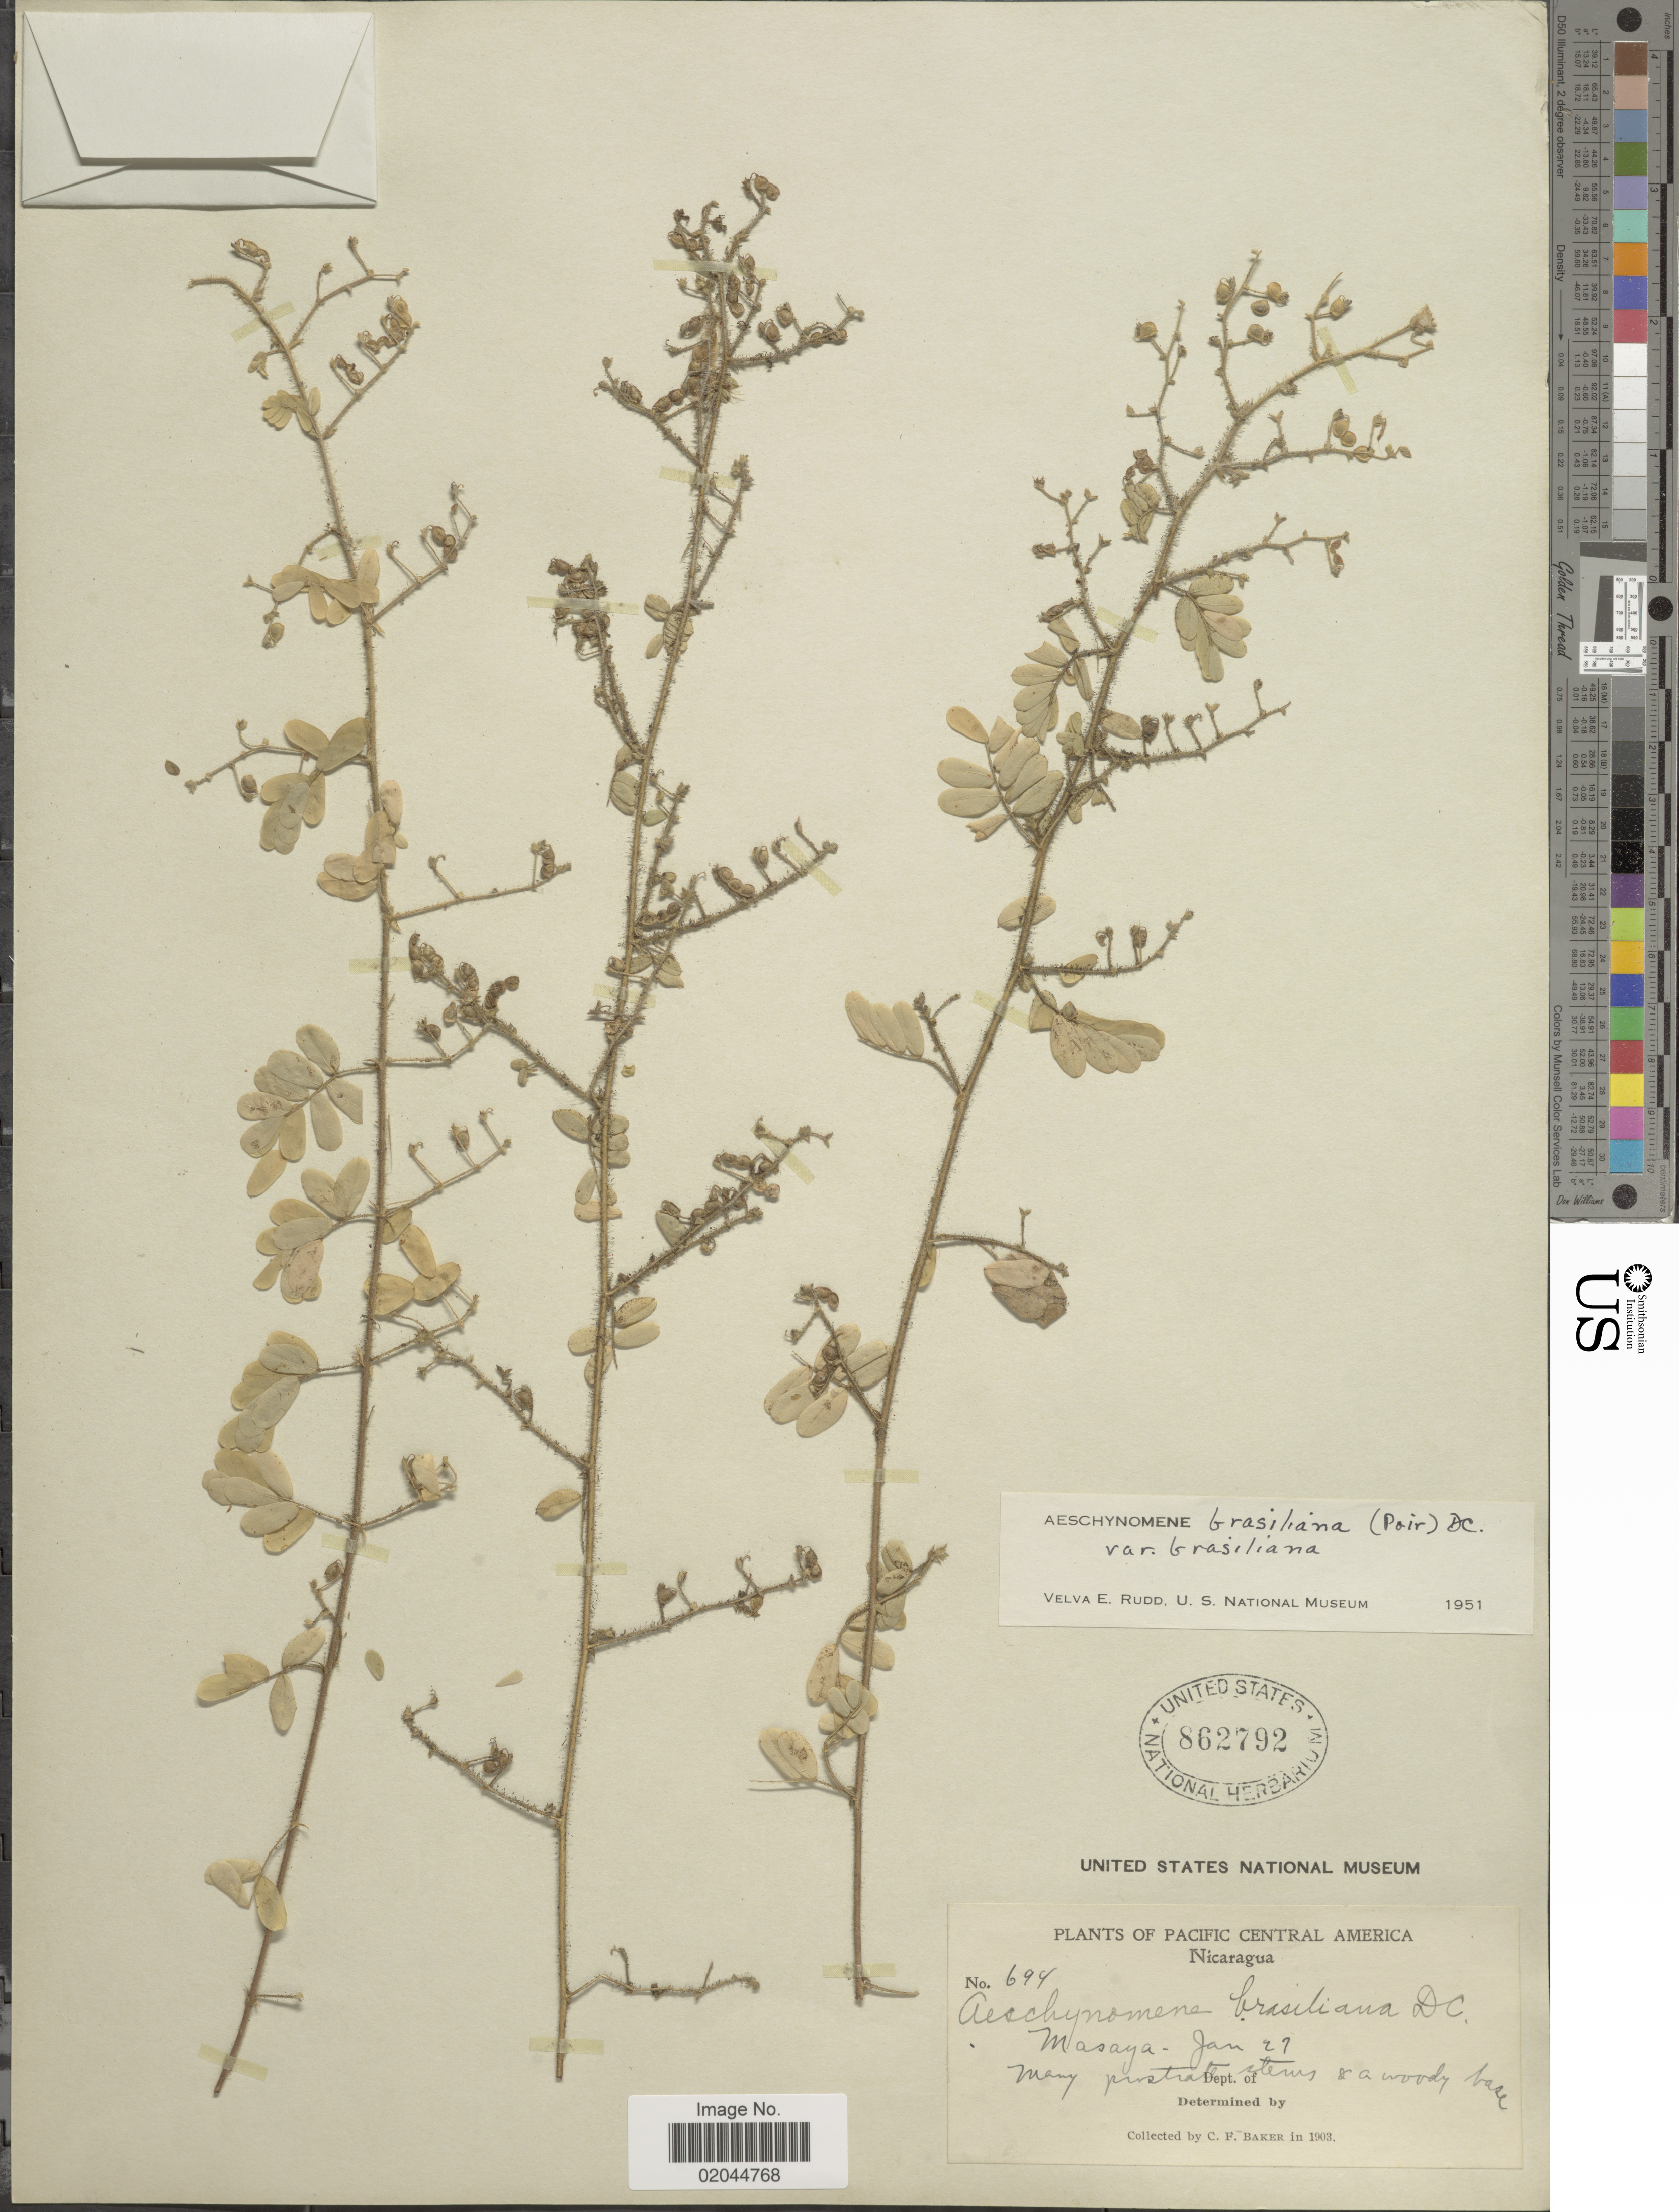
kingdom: Plantae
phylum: Tracheophyta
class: Magnoliopsida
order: Fabales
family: Fabaceae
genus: Aeschynomene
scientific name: Aeschynomene brasiliana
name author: (Poir.) DC.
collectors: C. F. Baker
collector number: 694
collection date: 1903-01-27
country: Nicaragua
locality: Pacific Central America, Masaya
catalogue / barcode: US 862792